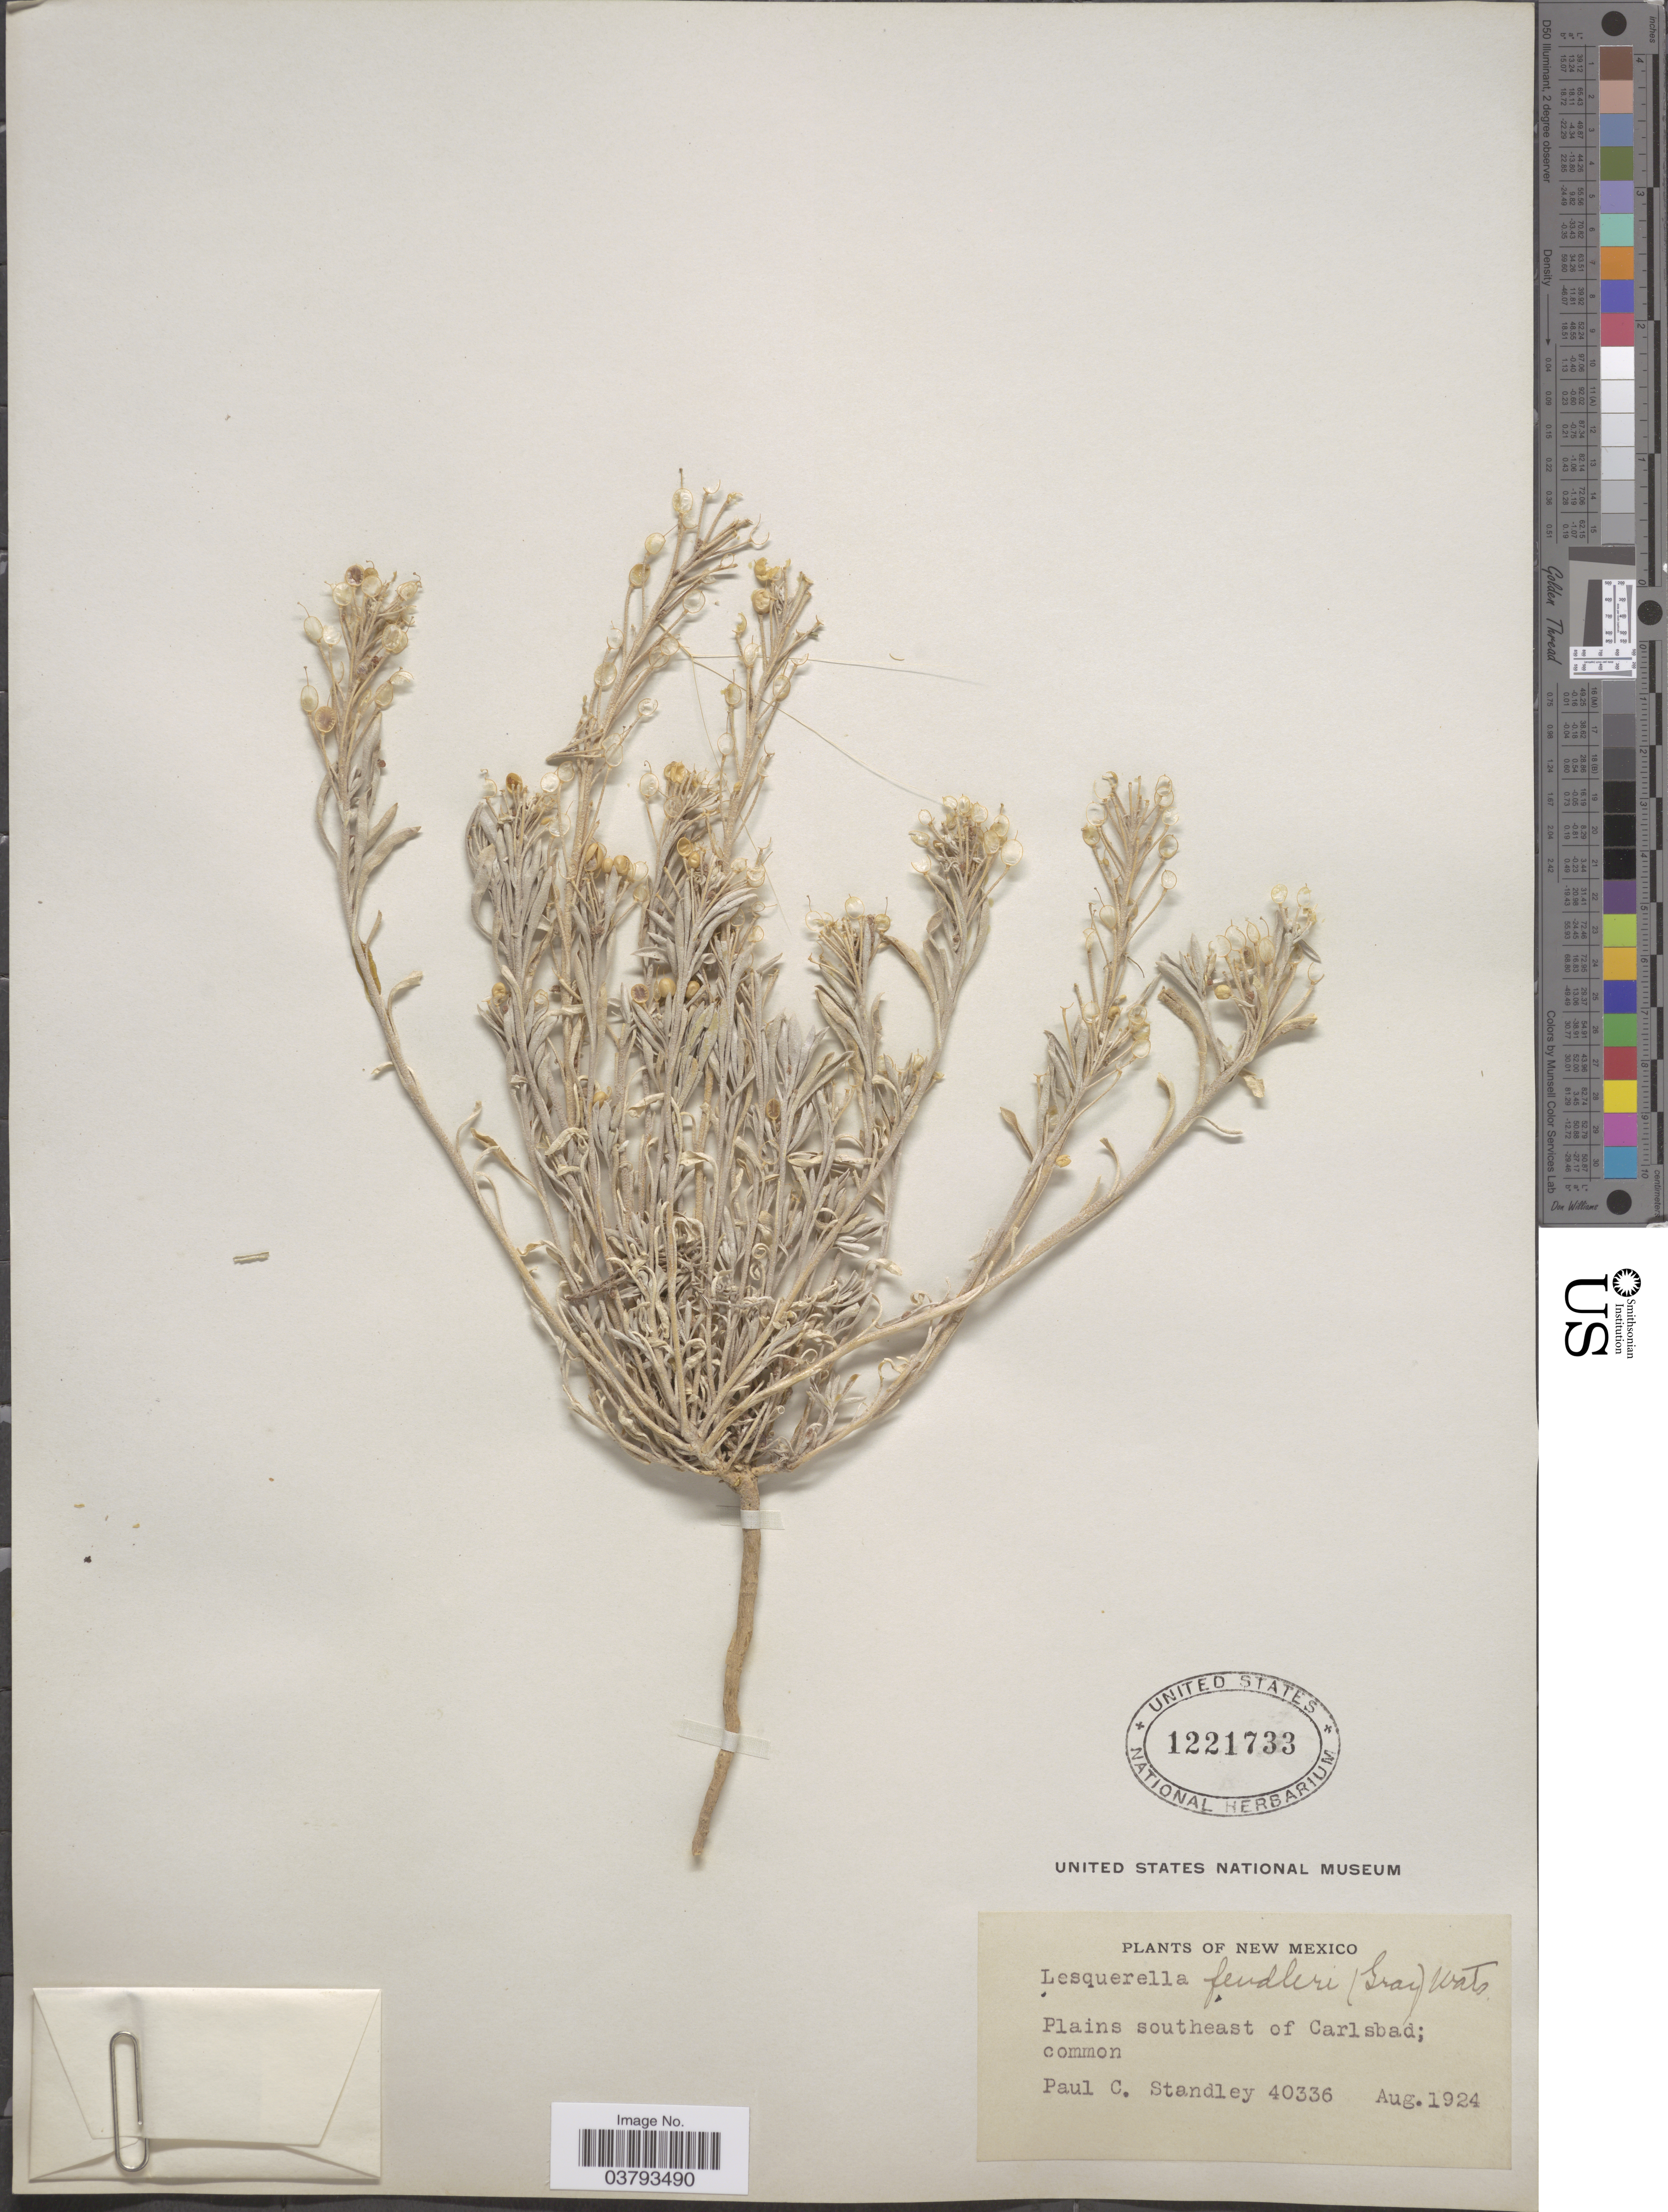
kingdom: Plantae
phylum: Tracheophyta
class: Magnoliopsida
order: Brassicales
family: Brassicaceae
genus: Lesquerella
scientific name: Lesquerella fendleri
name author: (A. Gray) S. Watson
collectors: P. C. Standley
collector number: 40336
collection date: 1924-08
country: United States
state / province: New Mexico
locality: Plains southeast of Carlsbad.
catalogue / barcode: US 1221733